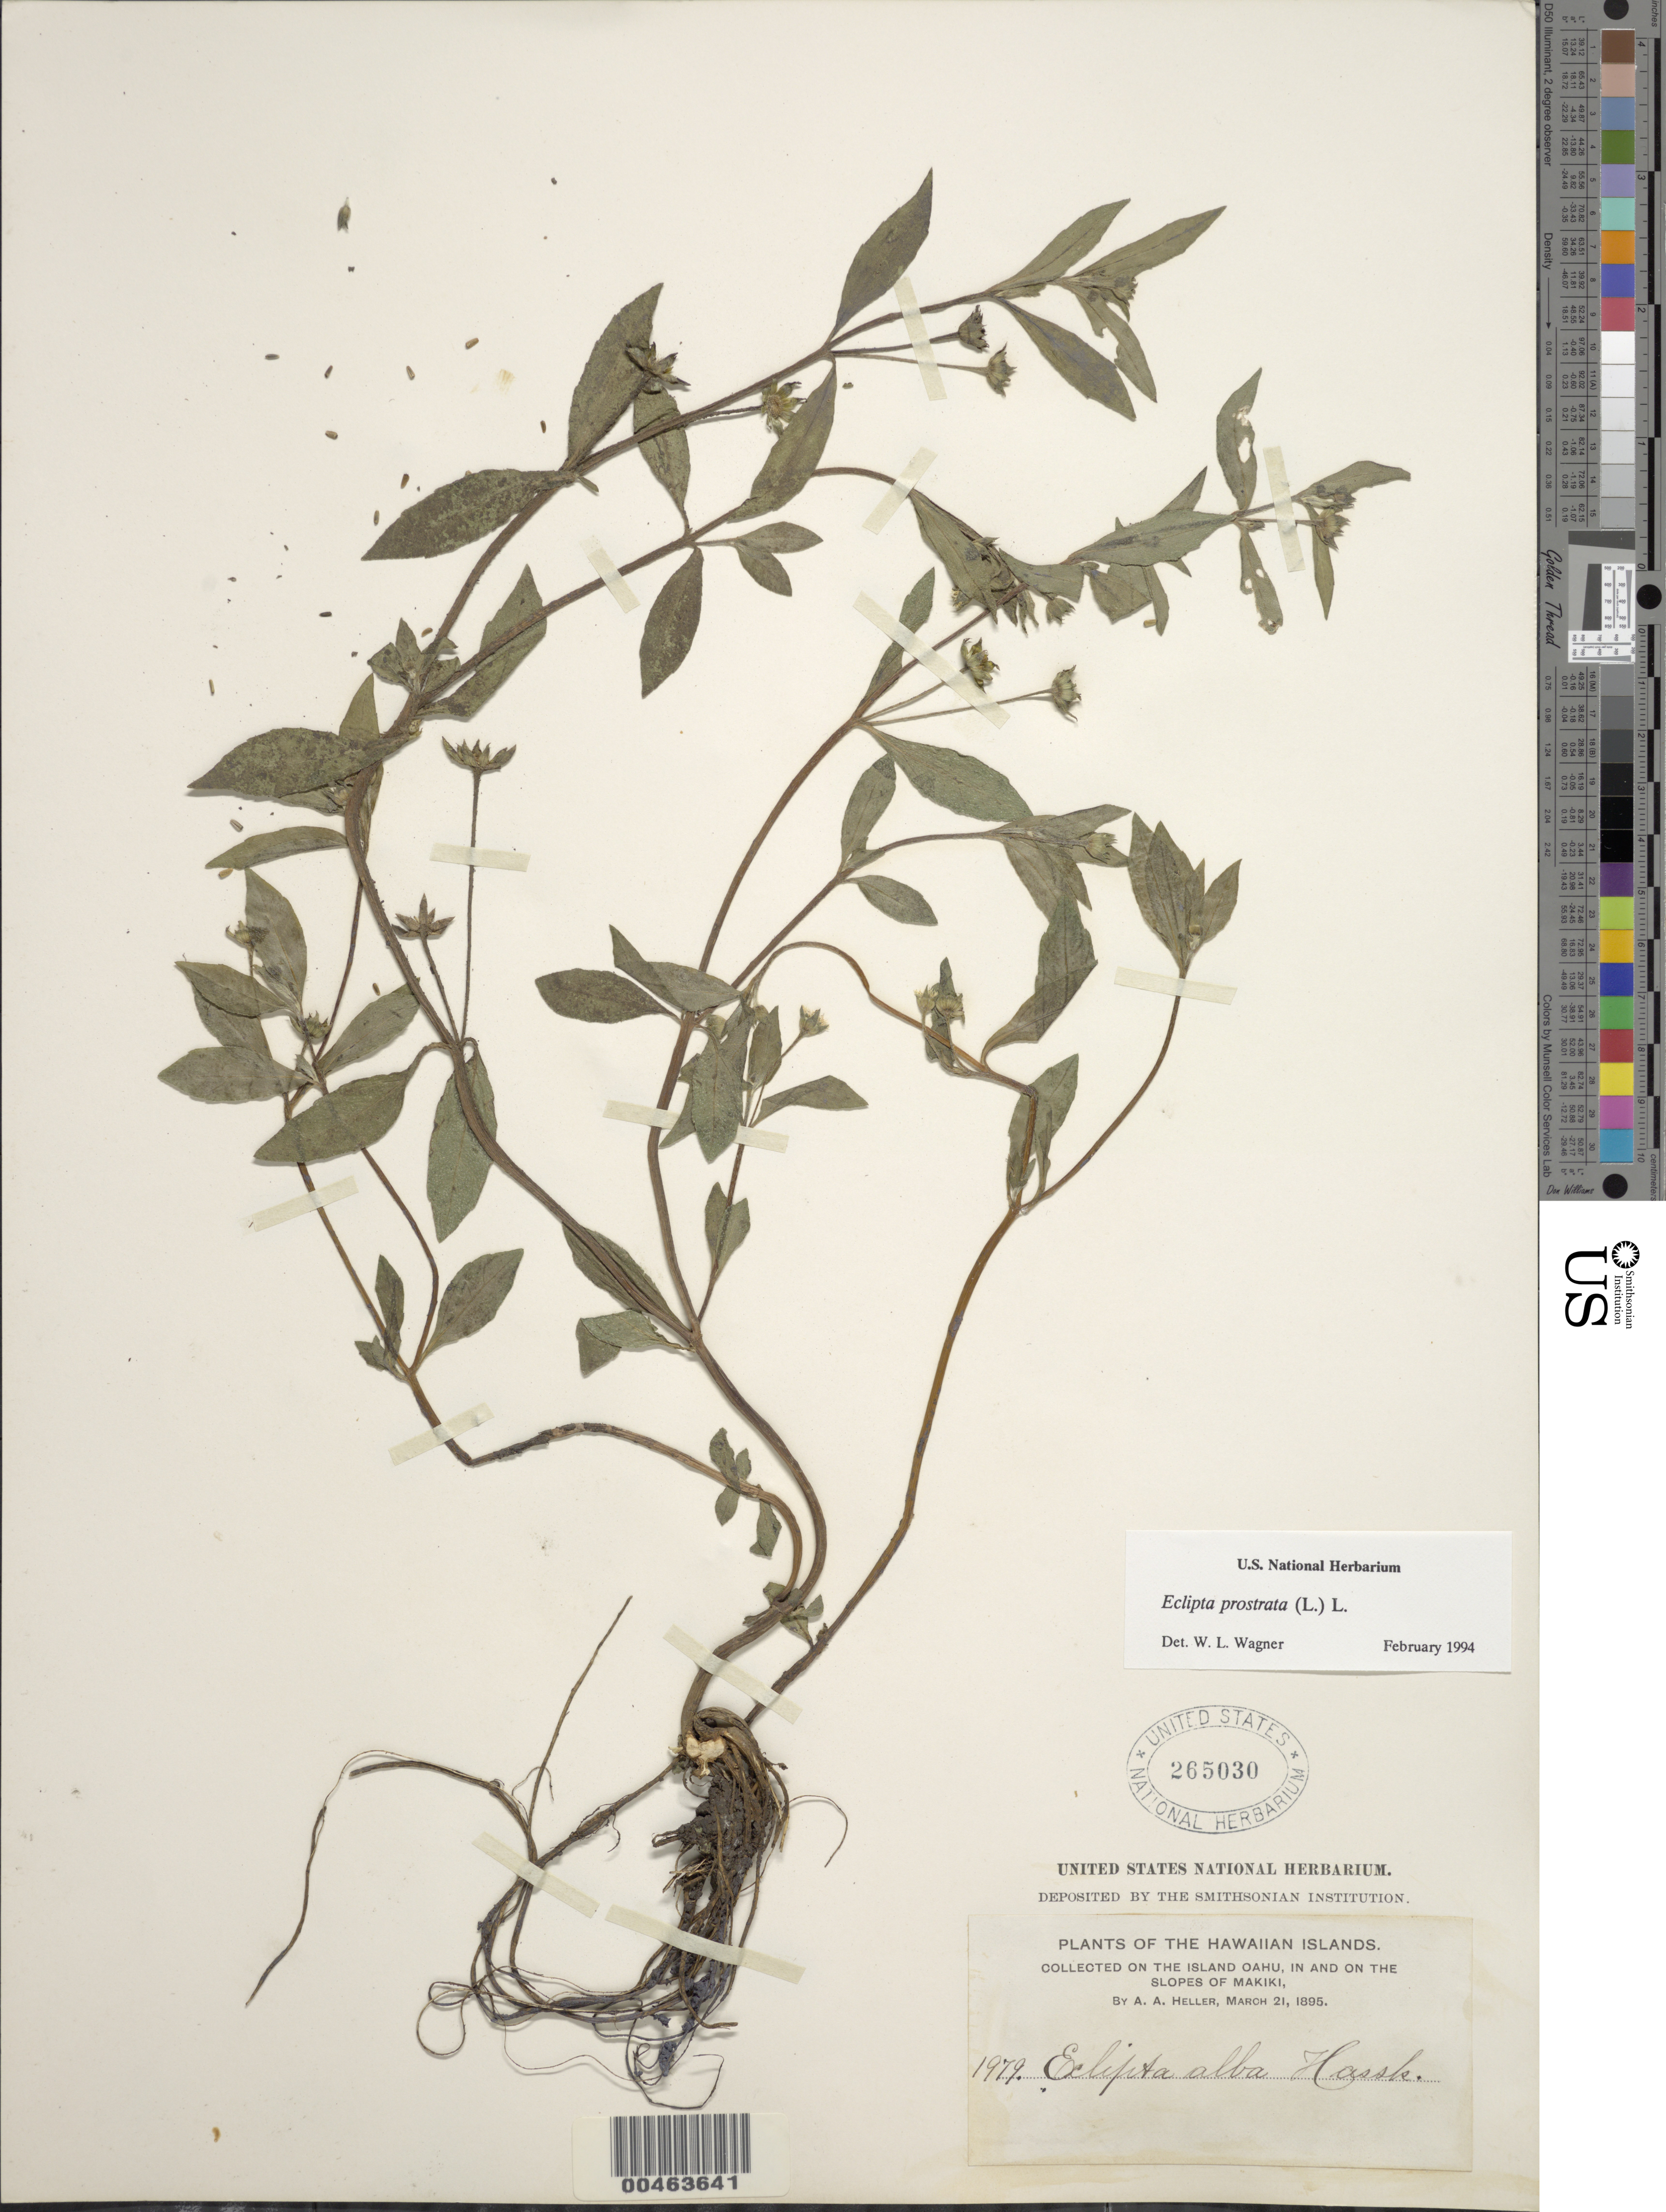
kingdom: Plantae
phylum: Tracheophyta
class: Magnoliopsida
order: Asterales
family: Asteraceae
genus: Eclipta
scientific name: Eclipta prostrata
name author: (L.) L.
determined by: Wagner, W. L., (BOT), Smithsonian Institution - National Museum of Natural History (UNITED STATES)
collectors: A. A. Heller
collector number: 1979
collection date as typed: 21 Mar 1895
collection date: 1895-03-21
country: United States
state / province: Hawaii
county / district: Honolulu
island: Oahu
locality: In and on the slopes of Makiki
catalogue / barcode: US 265030